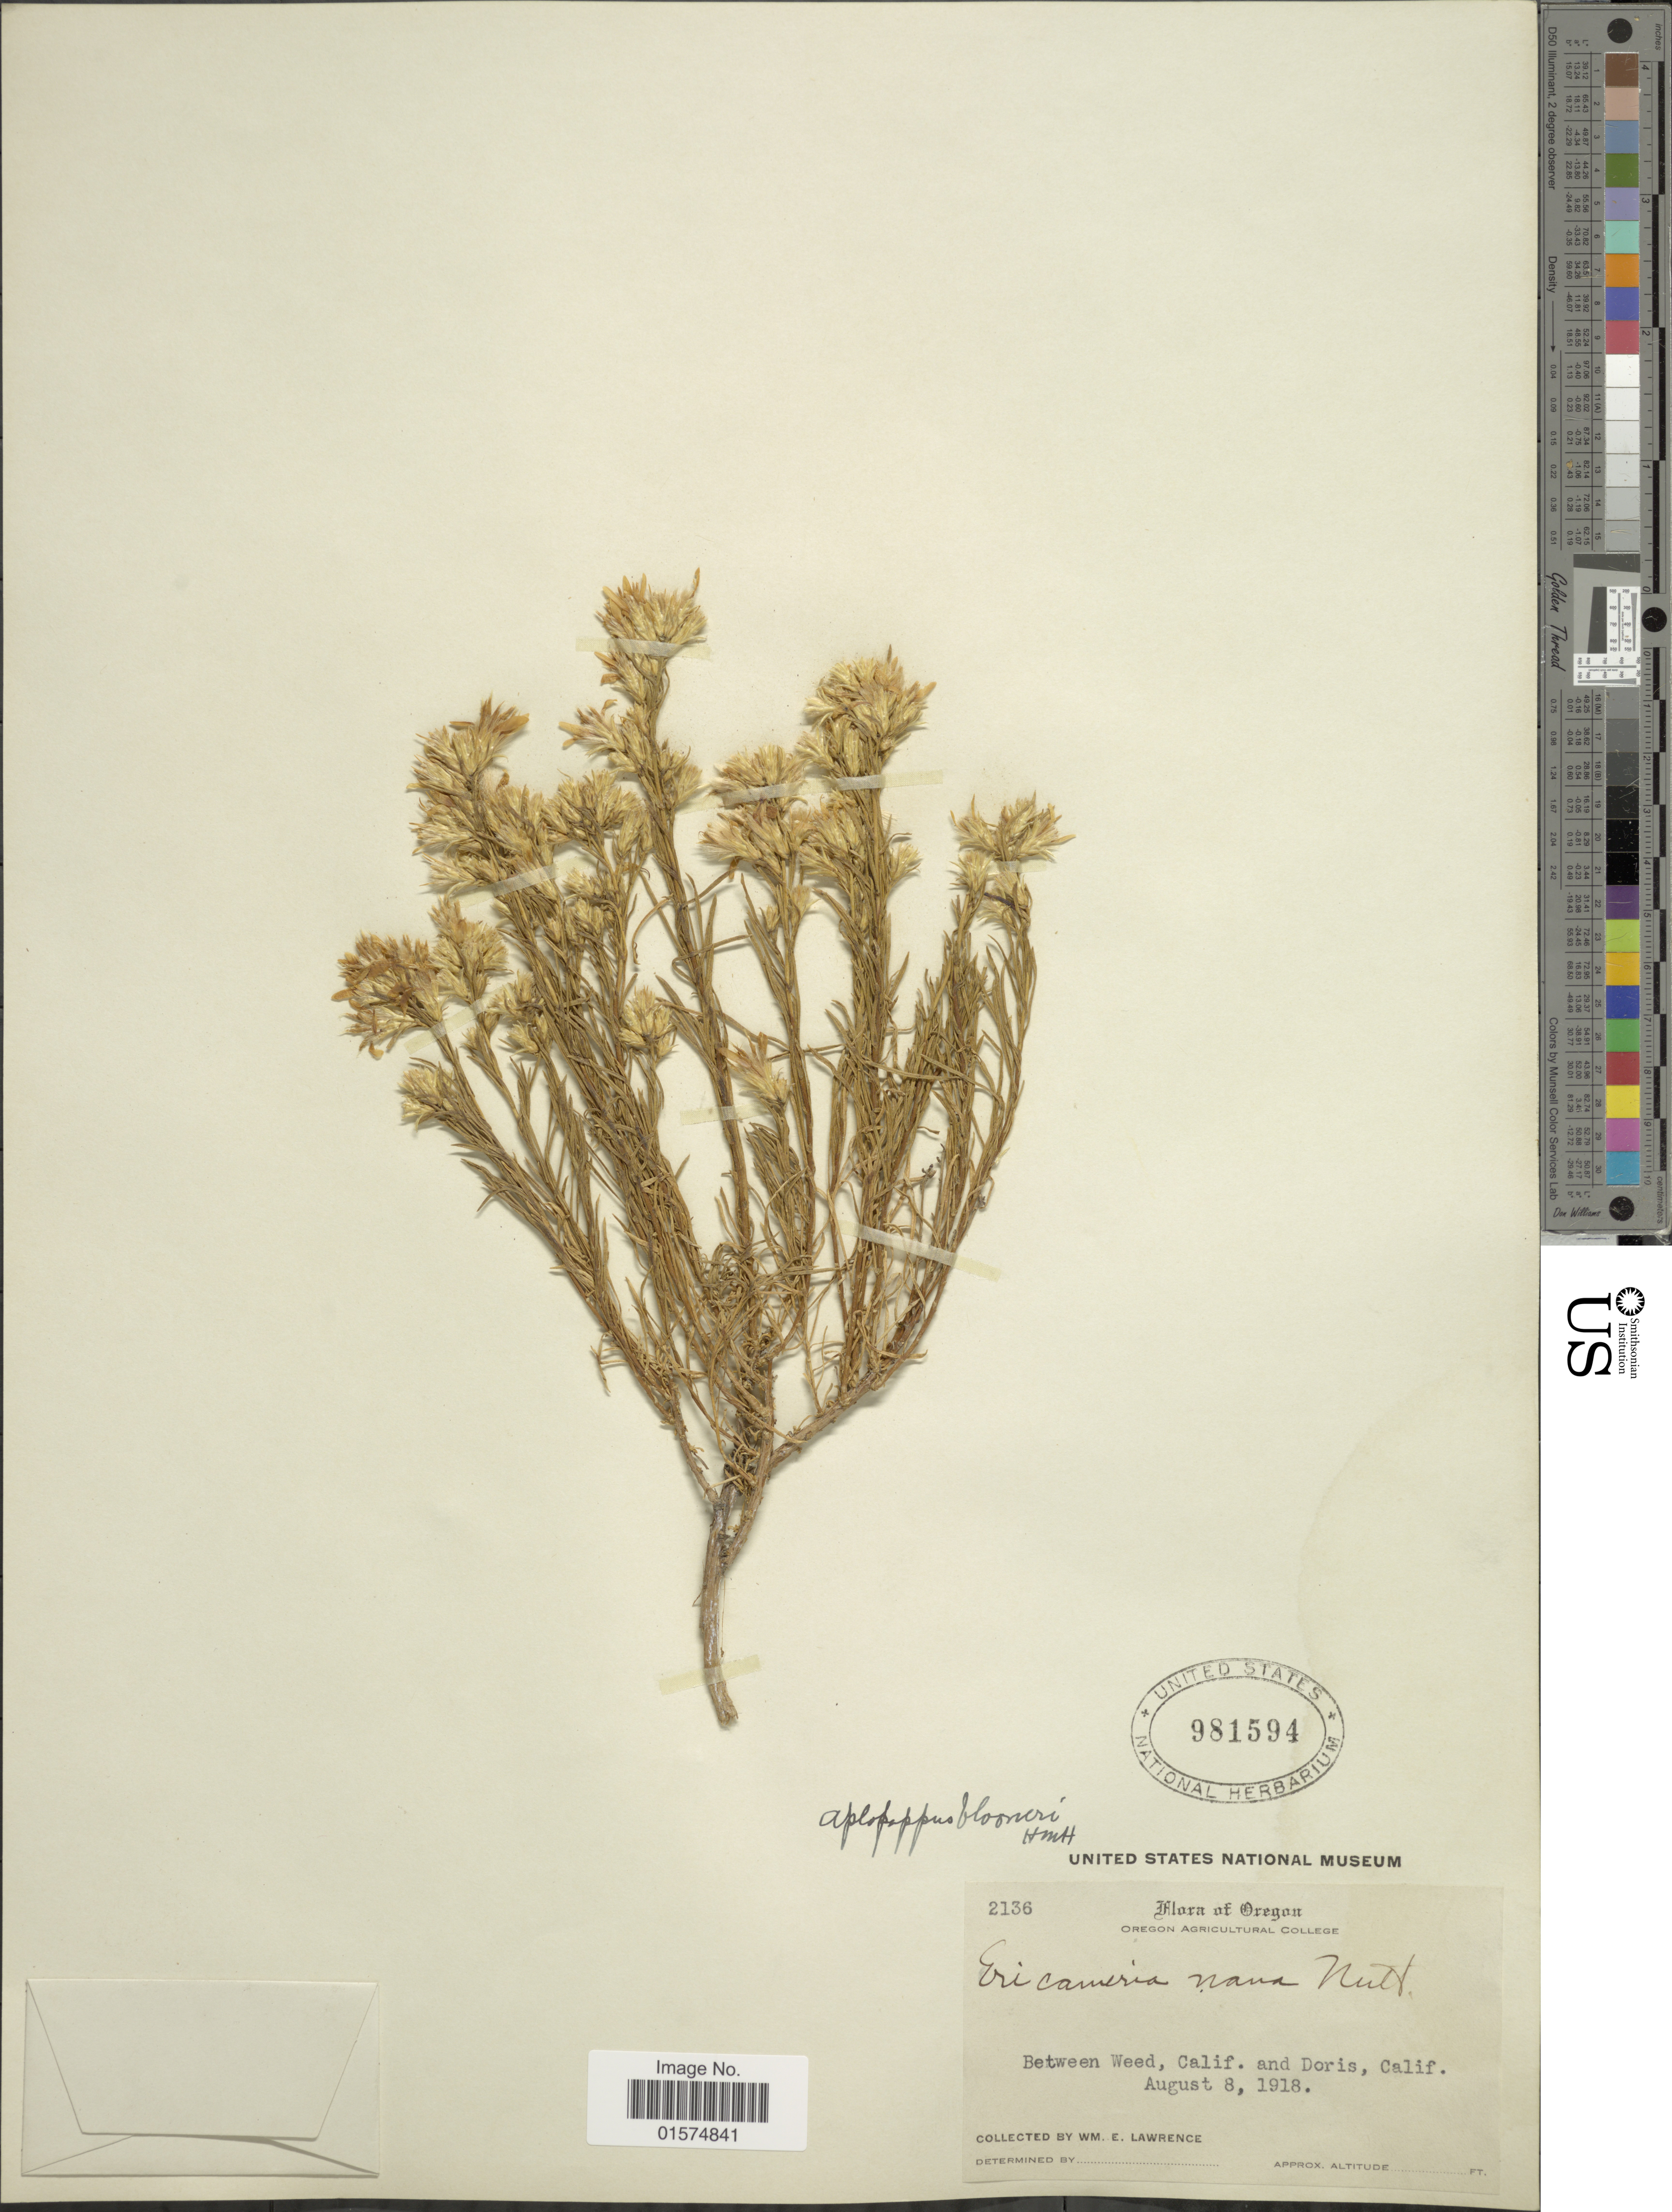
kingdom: Plantae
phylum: Tracheophyta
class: Magnoliopsida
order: Asterales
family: Asteraceae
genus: Ericameria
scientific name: Ericameria bloomeri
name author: (A. Gray) J.F. Macbr.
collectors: W. Lawrence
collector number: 2136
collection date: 1918-08-08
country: United States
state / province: Oregon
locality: Between Weed, Calif. and Doris, Calif.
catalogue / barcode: US 981594